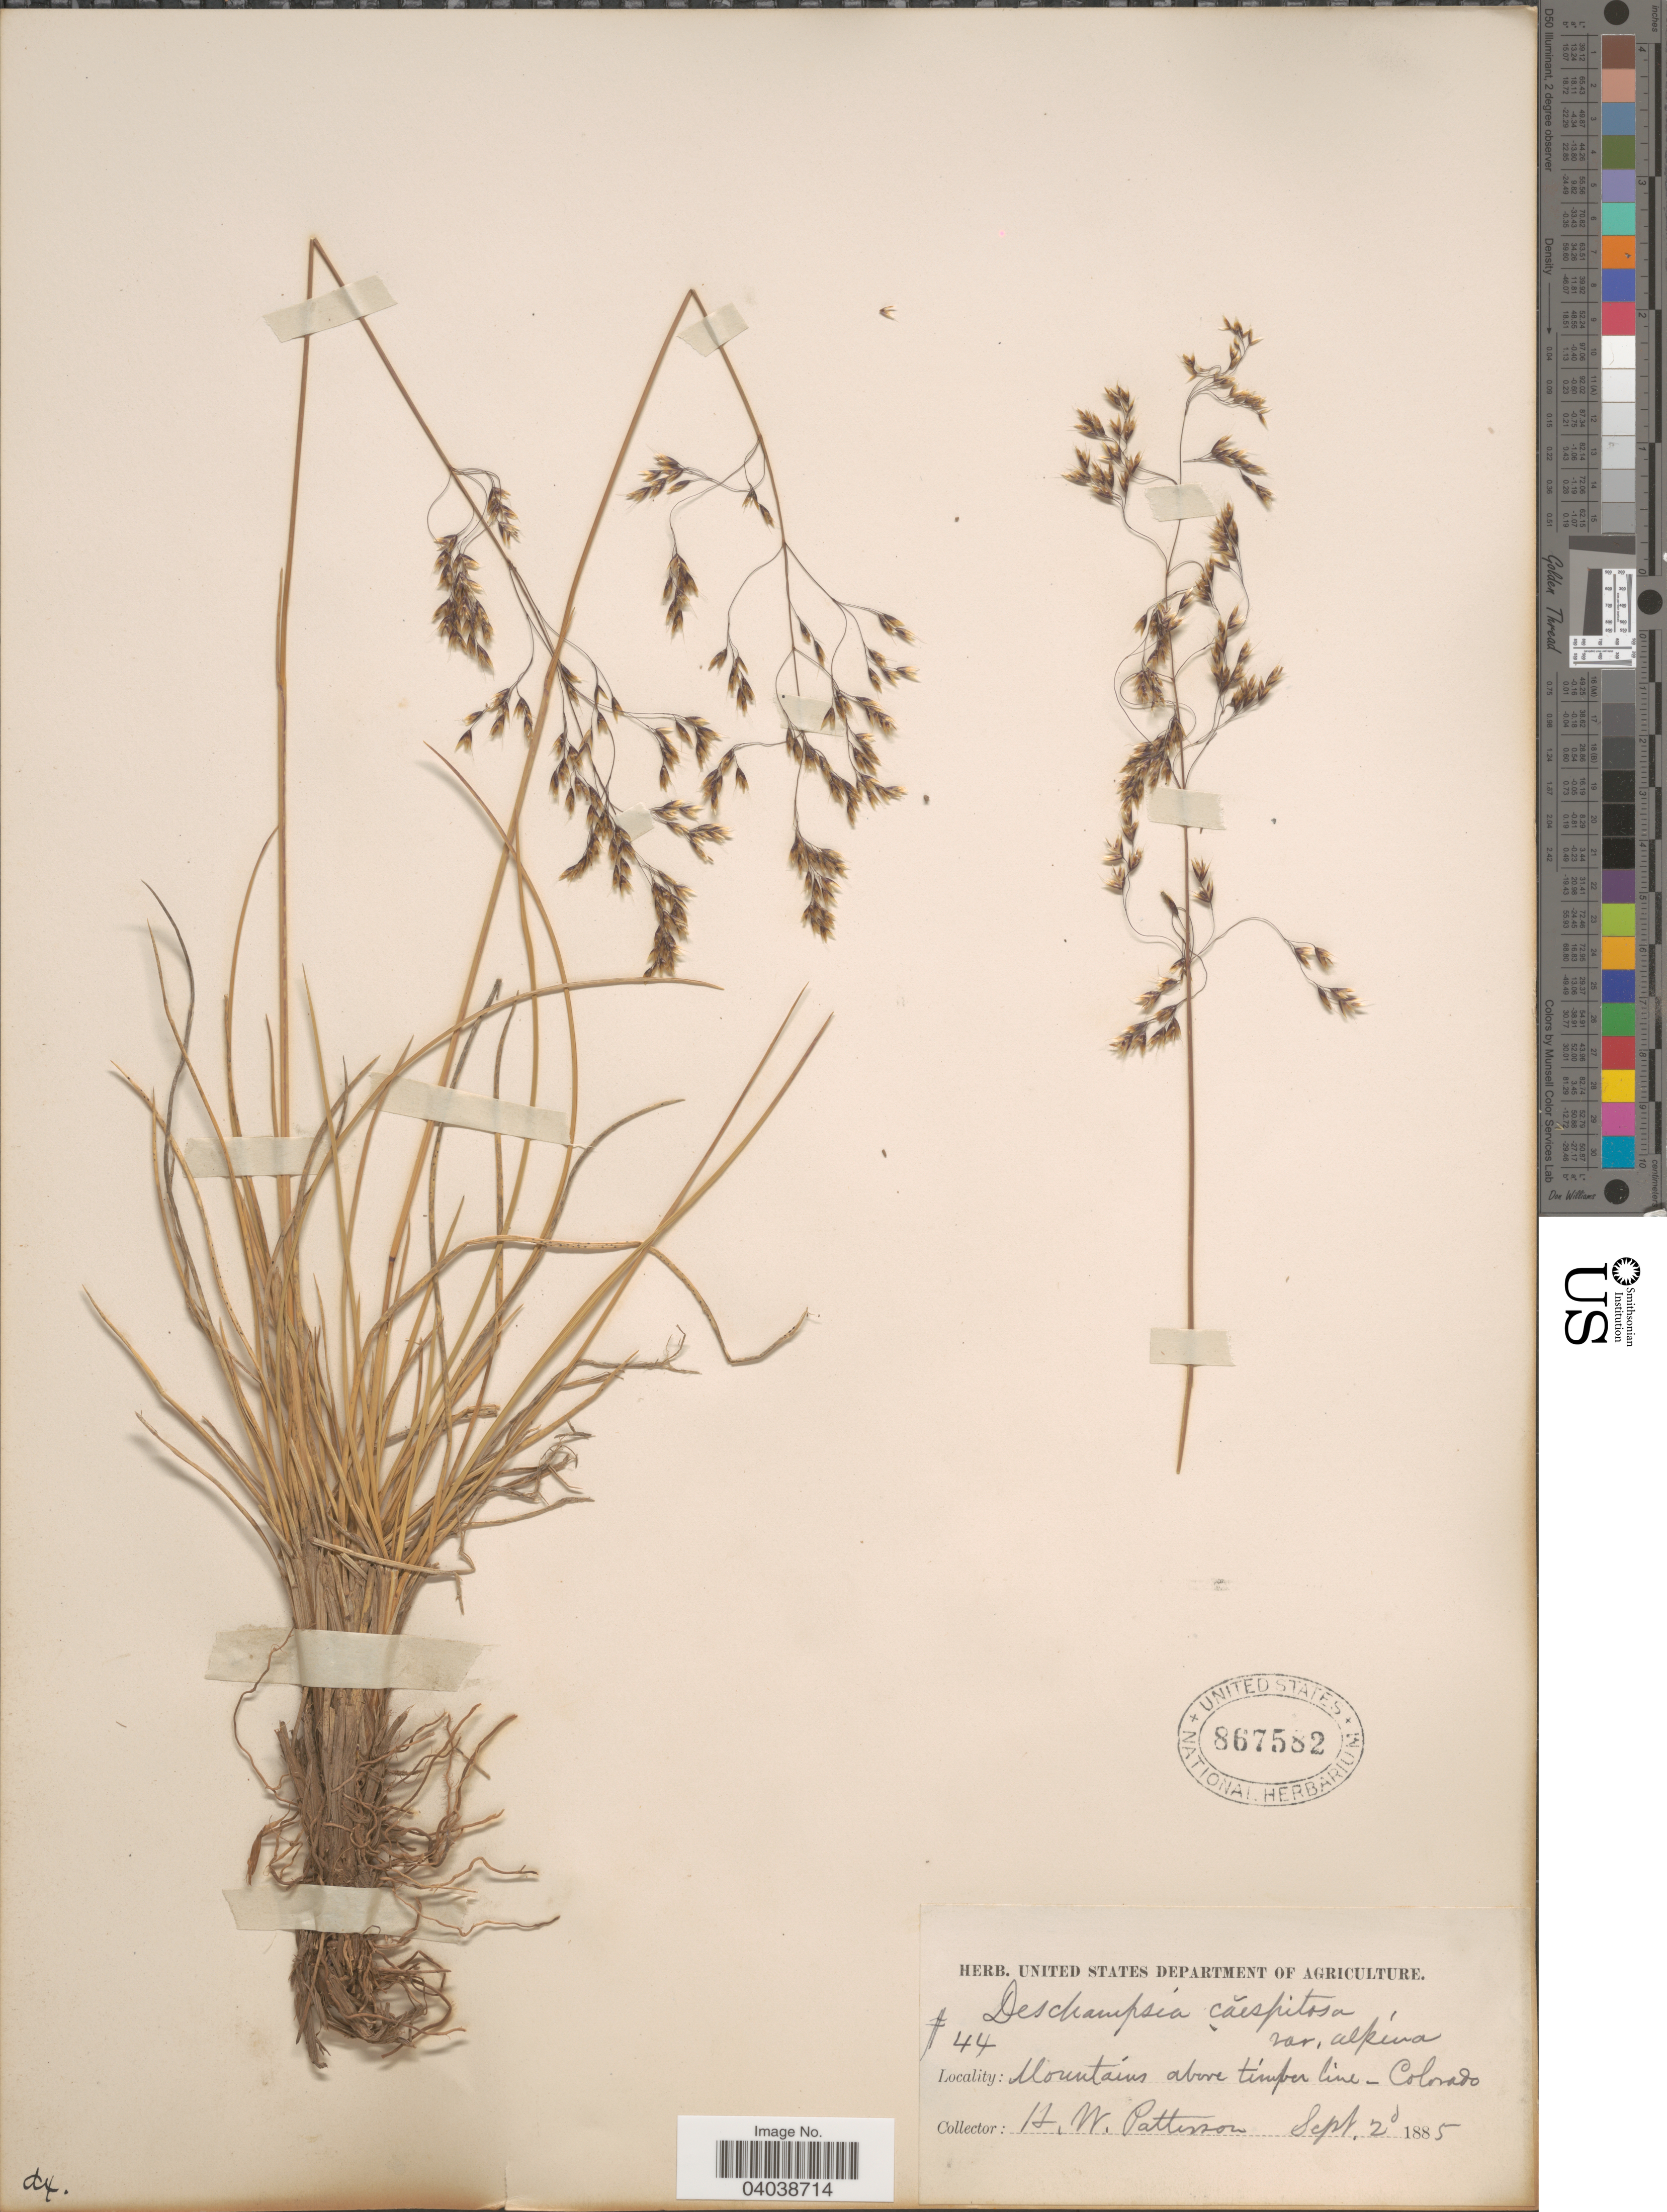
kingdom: Plantae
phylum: Tracheophyta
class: Liliopsida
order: Poales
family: Poaceae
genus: Deschampsia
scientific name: Deschampsia cespitosa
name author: (L.) P. Beauv.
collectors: H. N. Patterson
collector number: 44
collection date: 1885-09-02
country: United States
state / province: Colorado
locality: Mountains above timber line.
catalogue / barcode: US 867582